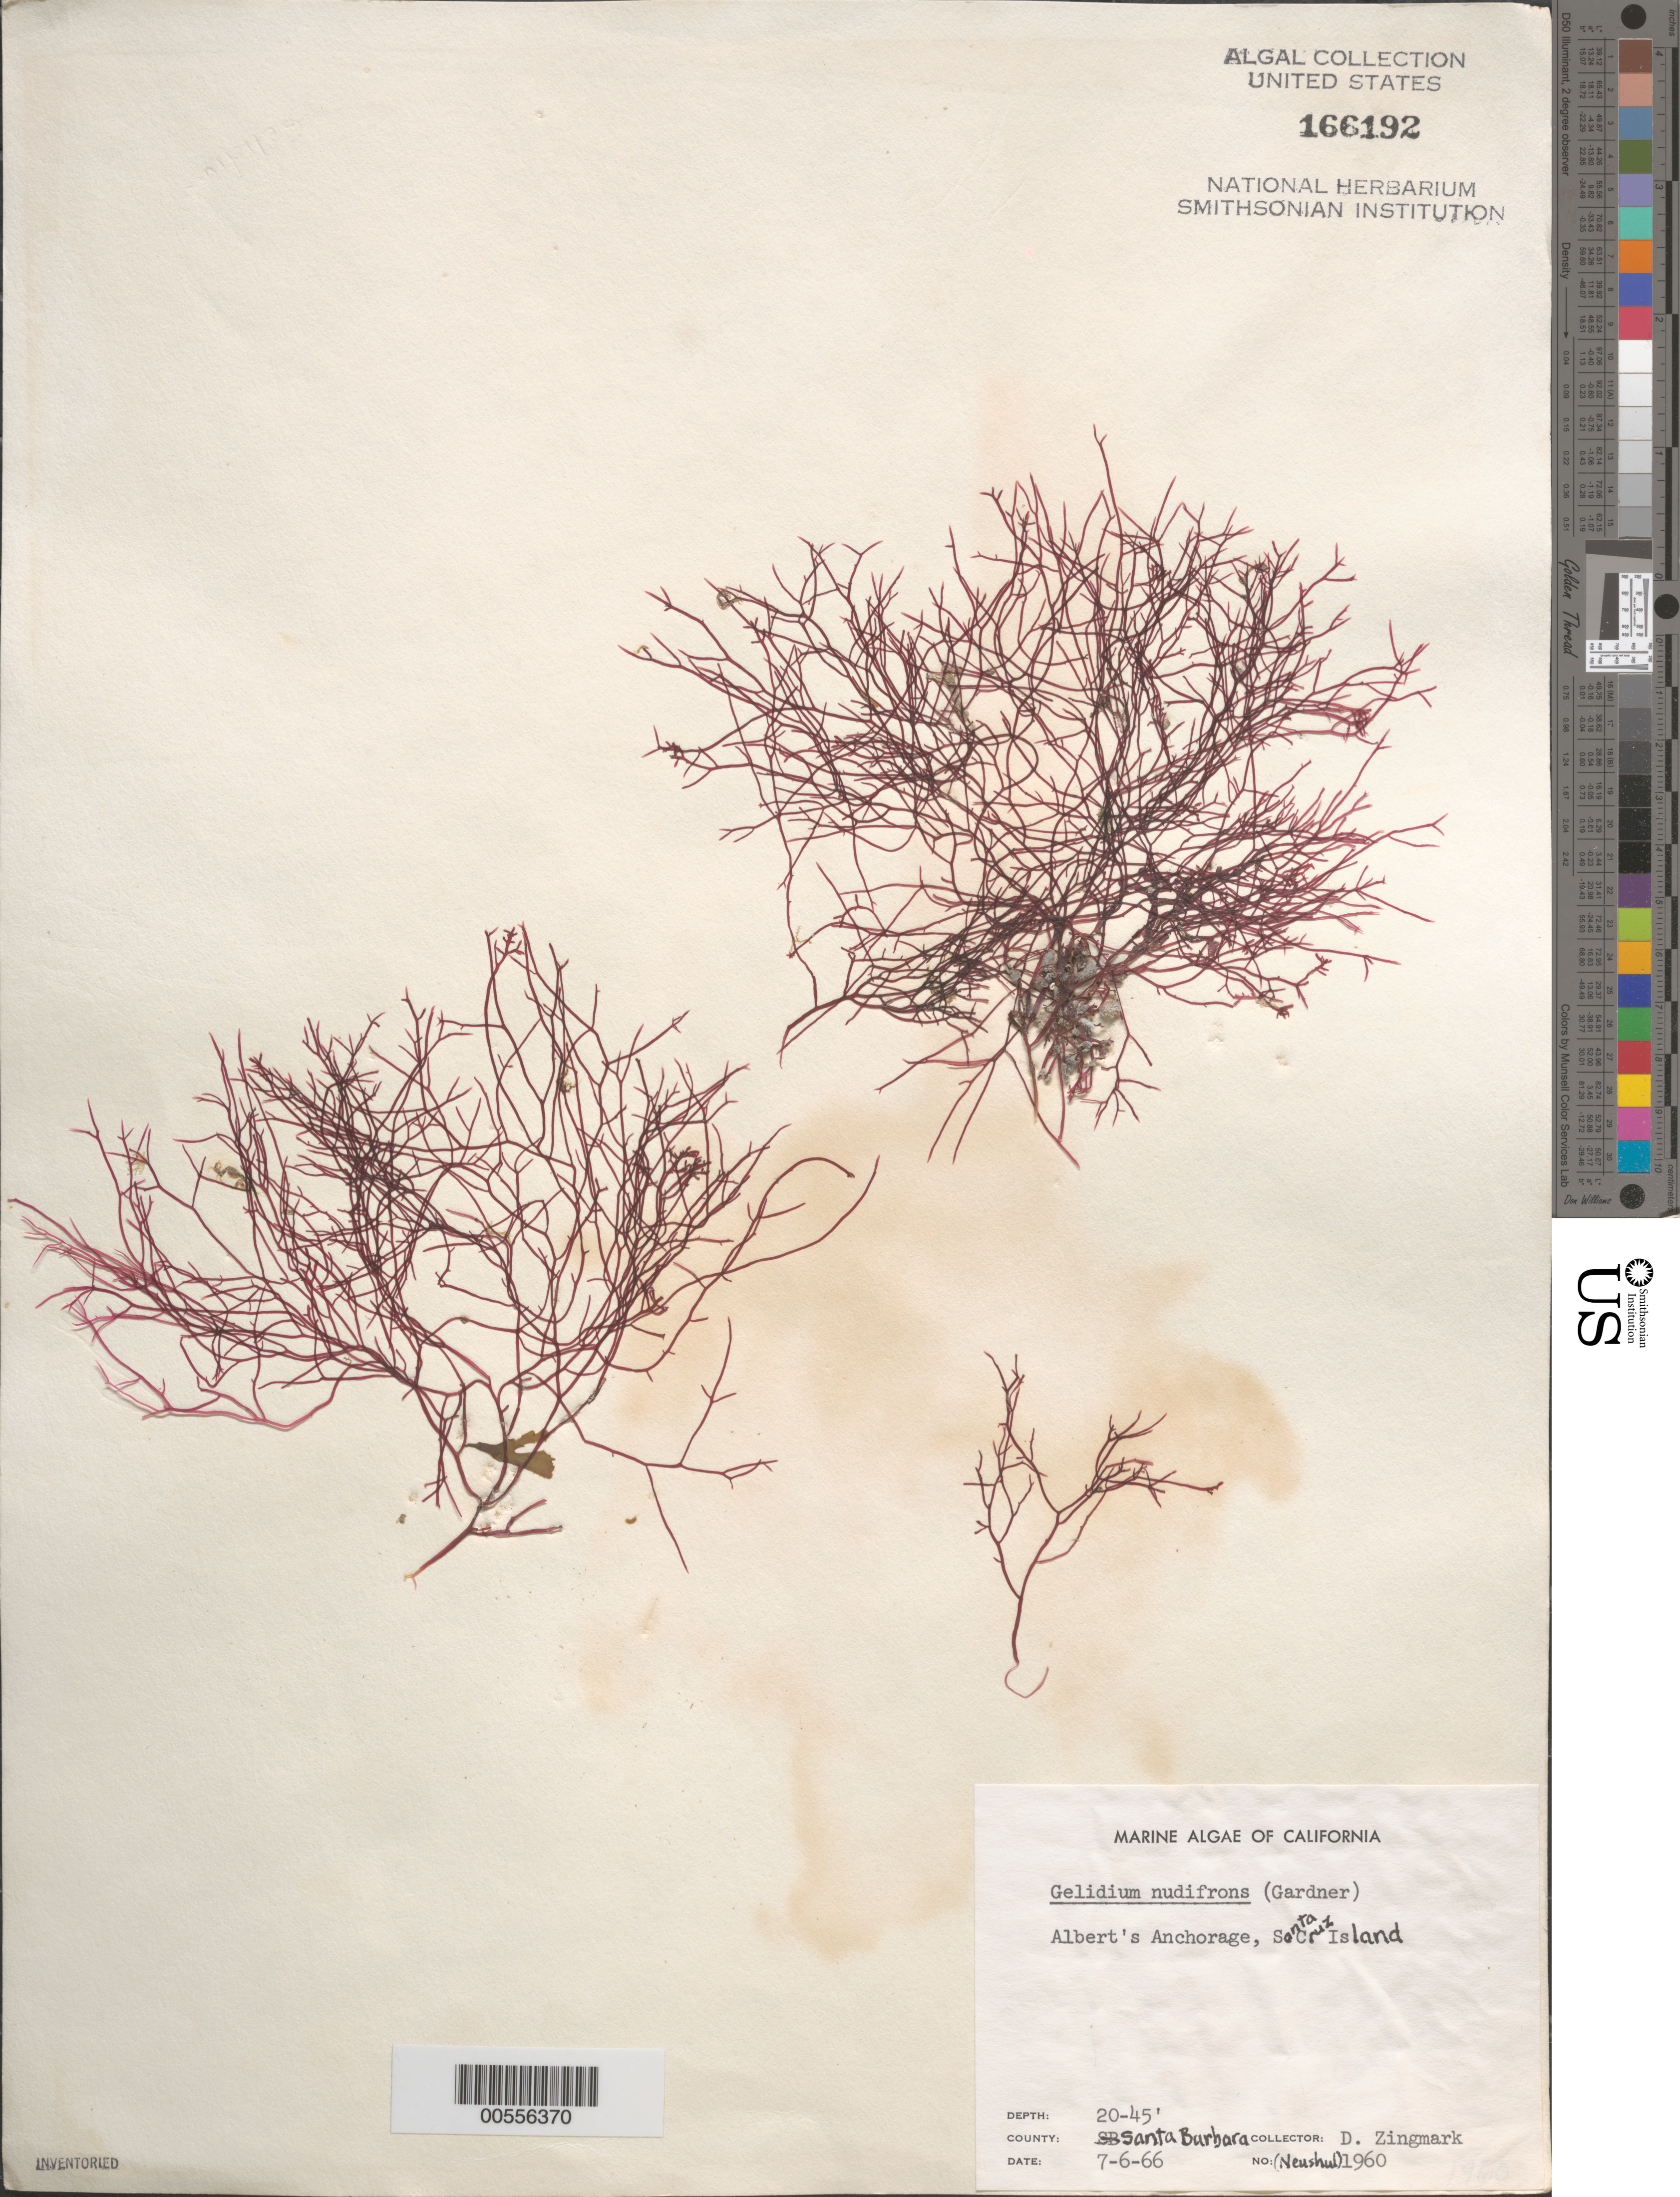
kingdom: Plantae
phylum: Rhodophyta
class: Florideophyceae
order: Gelidiales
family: Gelidiaceae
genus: Gelidium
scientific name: Gelidium nudifrons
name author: N.L. Gardner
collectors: R. Zingmark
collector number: Neushul 1960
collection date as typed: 06 Jul 1966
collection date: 1966-07-06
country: United States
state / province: California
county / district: Santa Barbara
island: Santa Cruz Island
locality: Albert's Anchorage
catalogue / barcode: US 166192